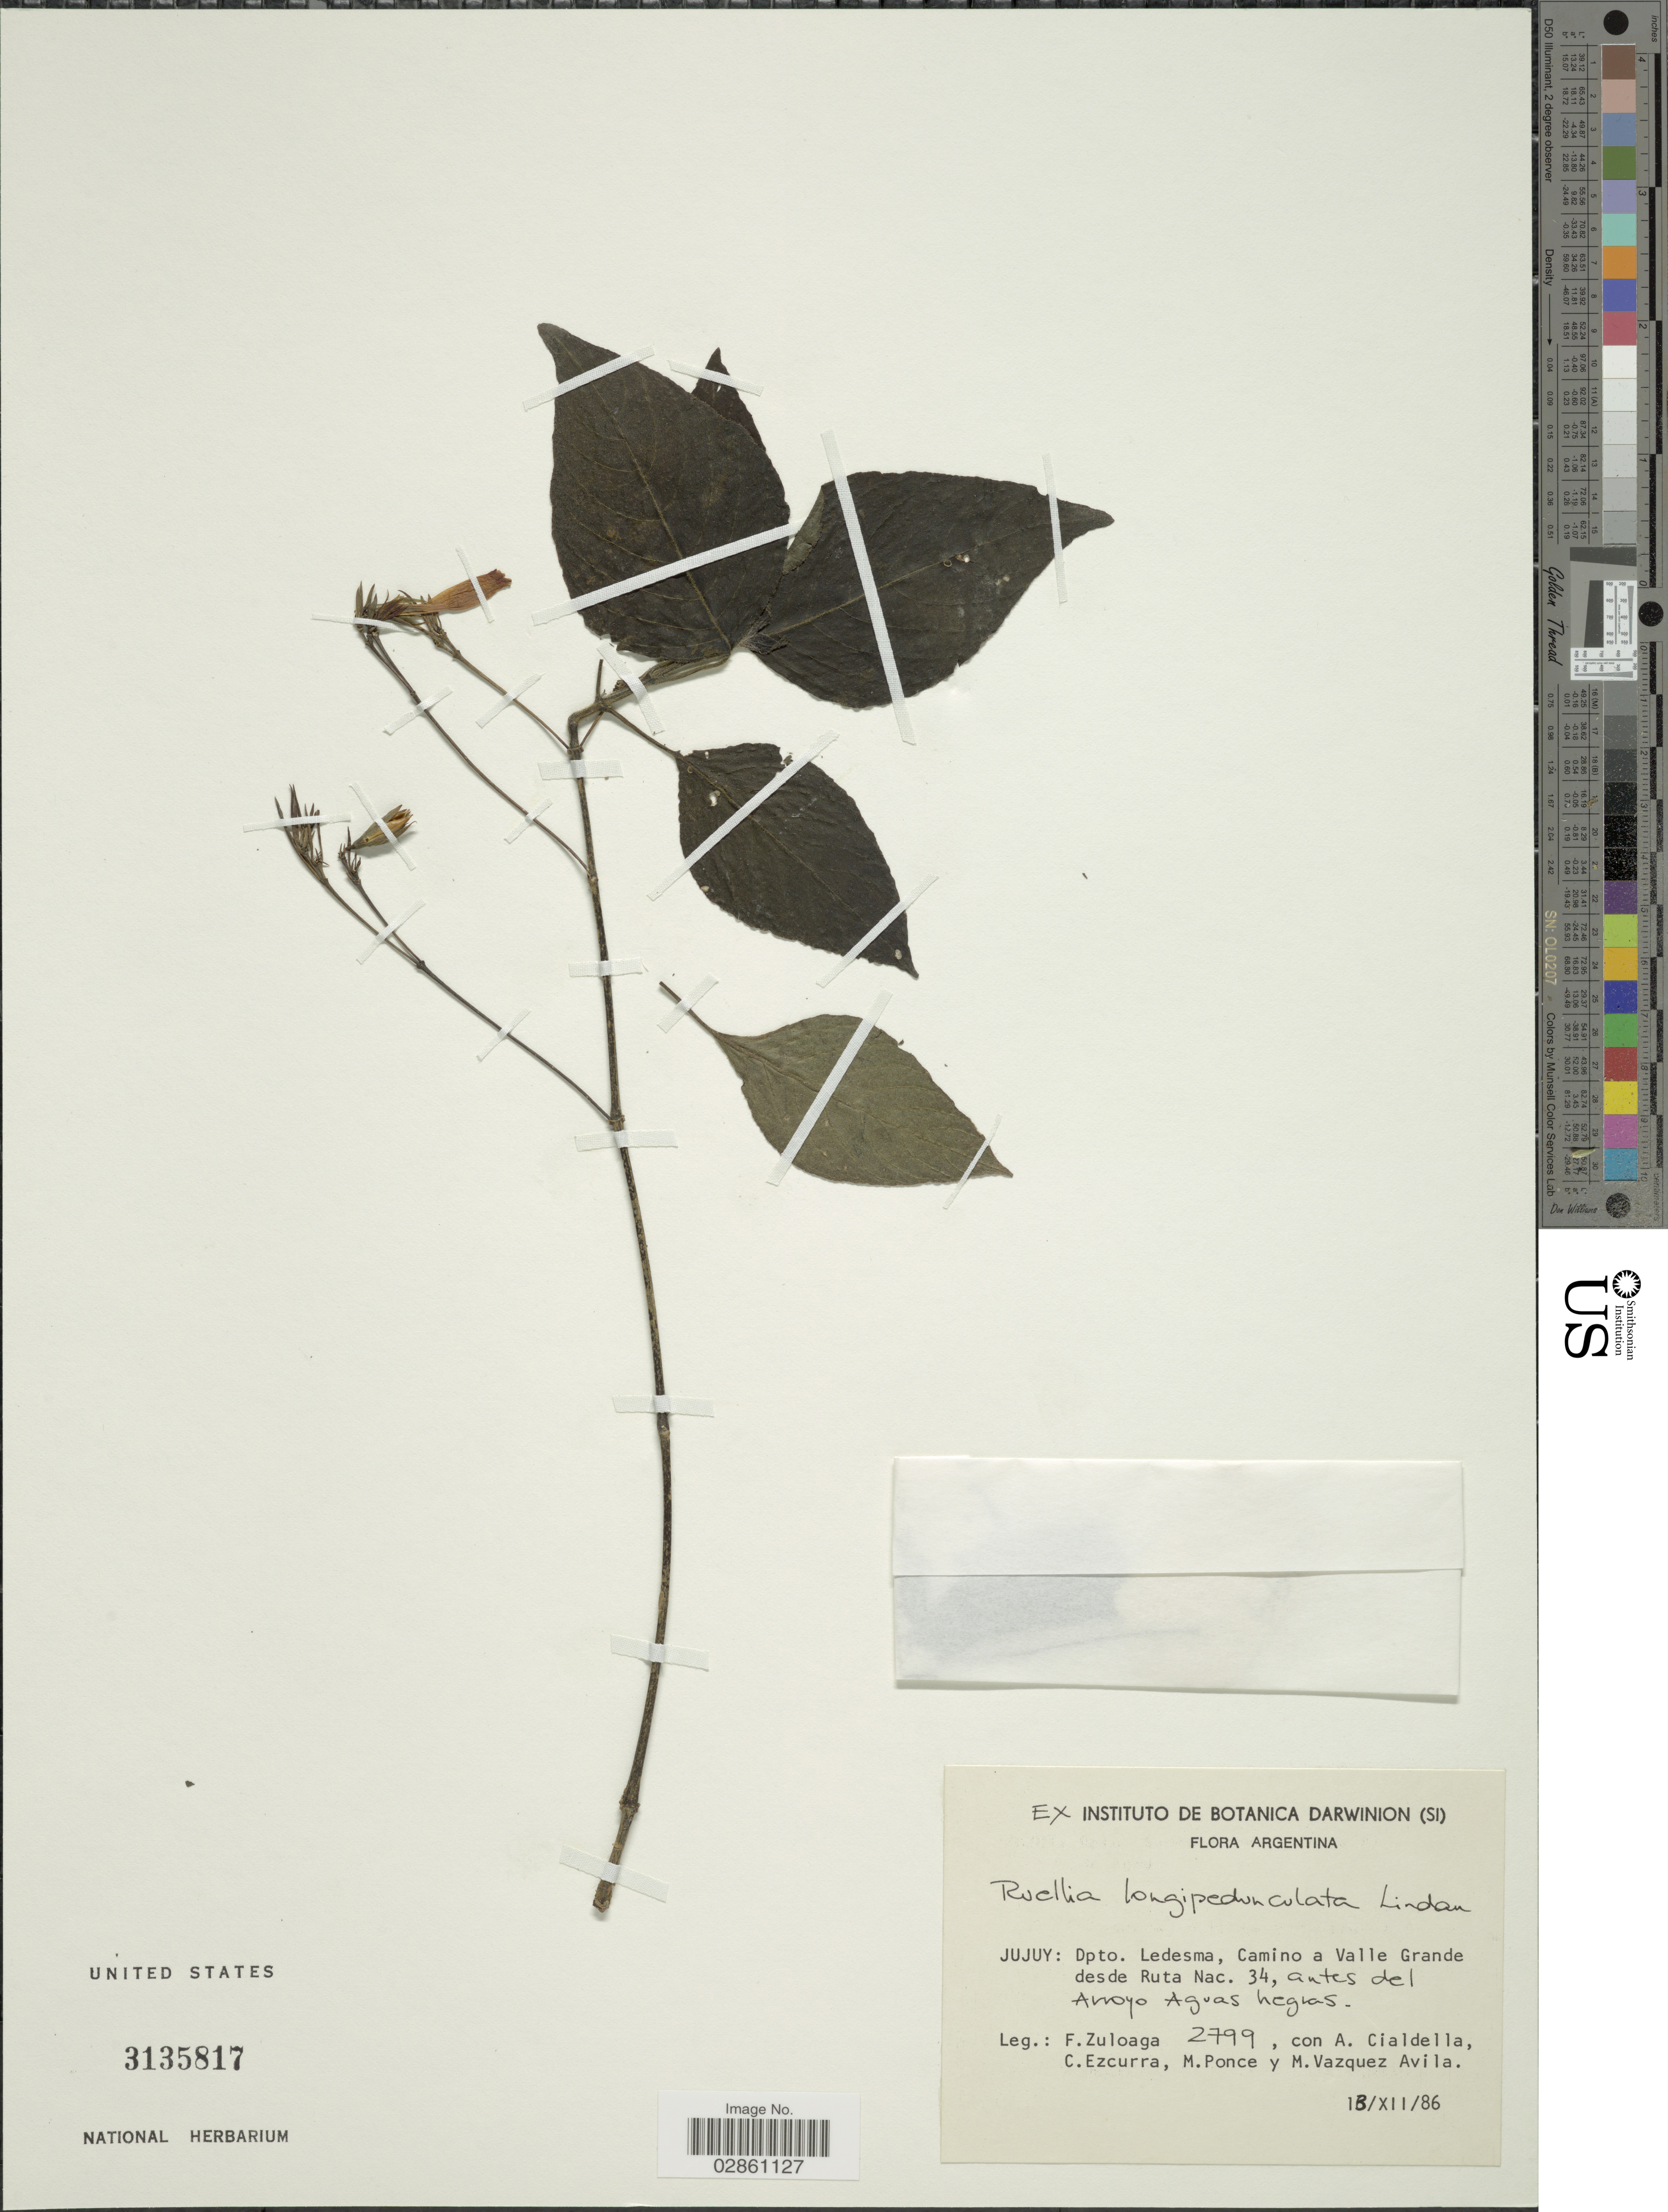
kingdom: Plantae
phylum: Tracheophyta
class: Magnoliopsida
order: Lamiales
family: Acanthaceae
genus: Ruellia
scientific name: Ruellia longipedunculata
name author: Lindau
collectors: F. Zuloaga, C. Ezcurra, M. Ponce & M. Vásquez Avila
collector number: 2799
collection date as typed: Transcribed d/m/y: 13/12/86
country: Argentina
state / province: Jujuy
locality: Dpto. Ledesma, Camino a Valle Grande desde Ruta Nac. 34, antes del Arroyo Agnas hegias.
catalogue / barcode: US 3135817